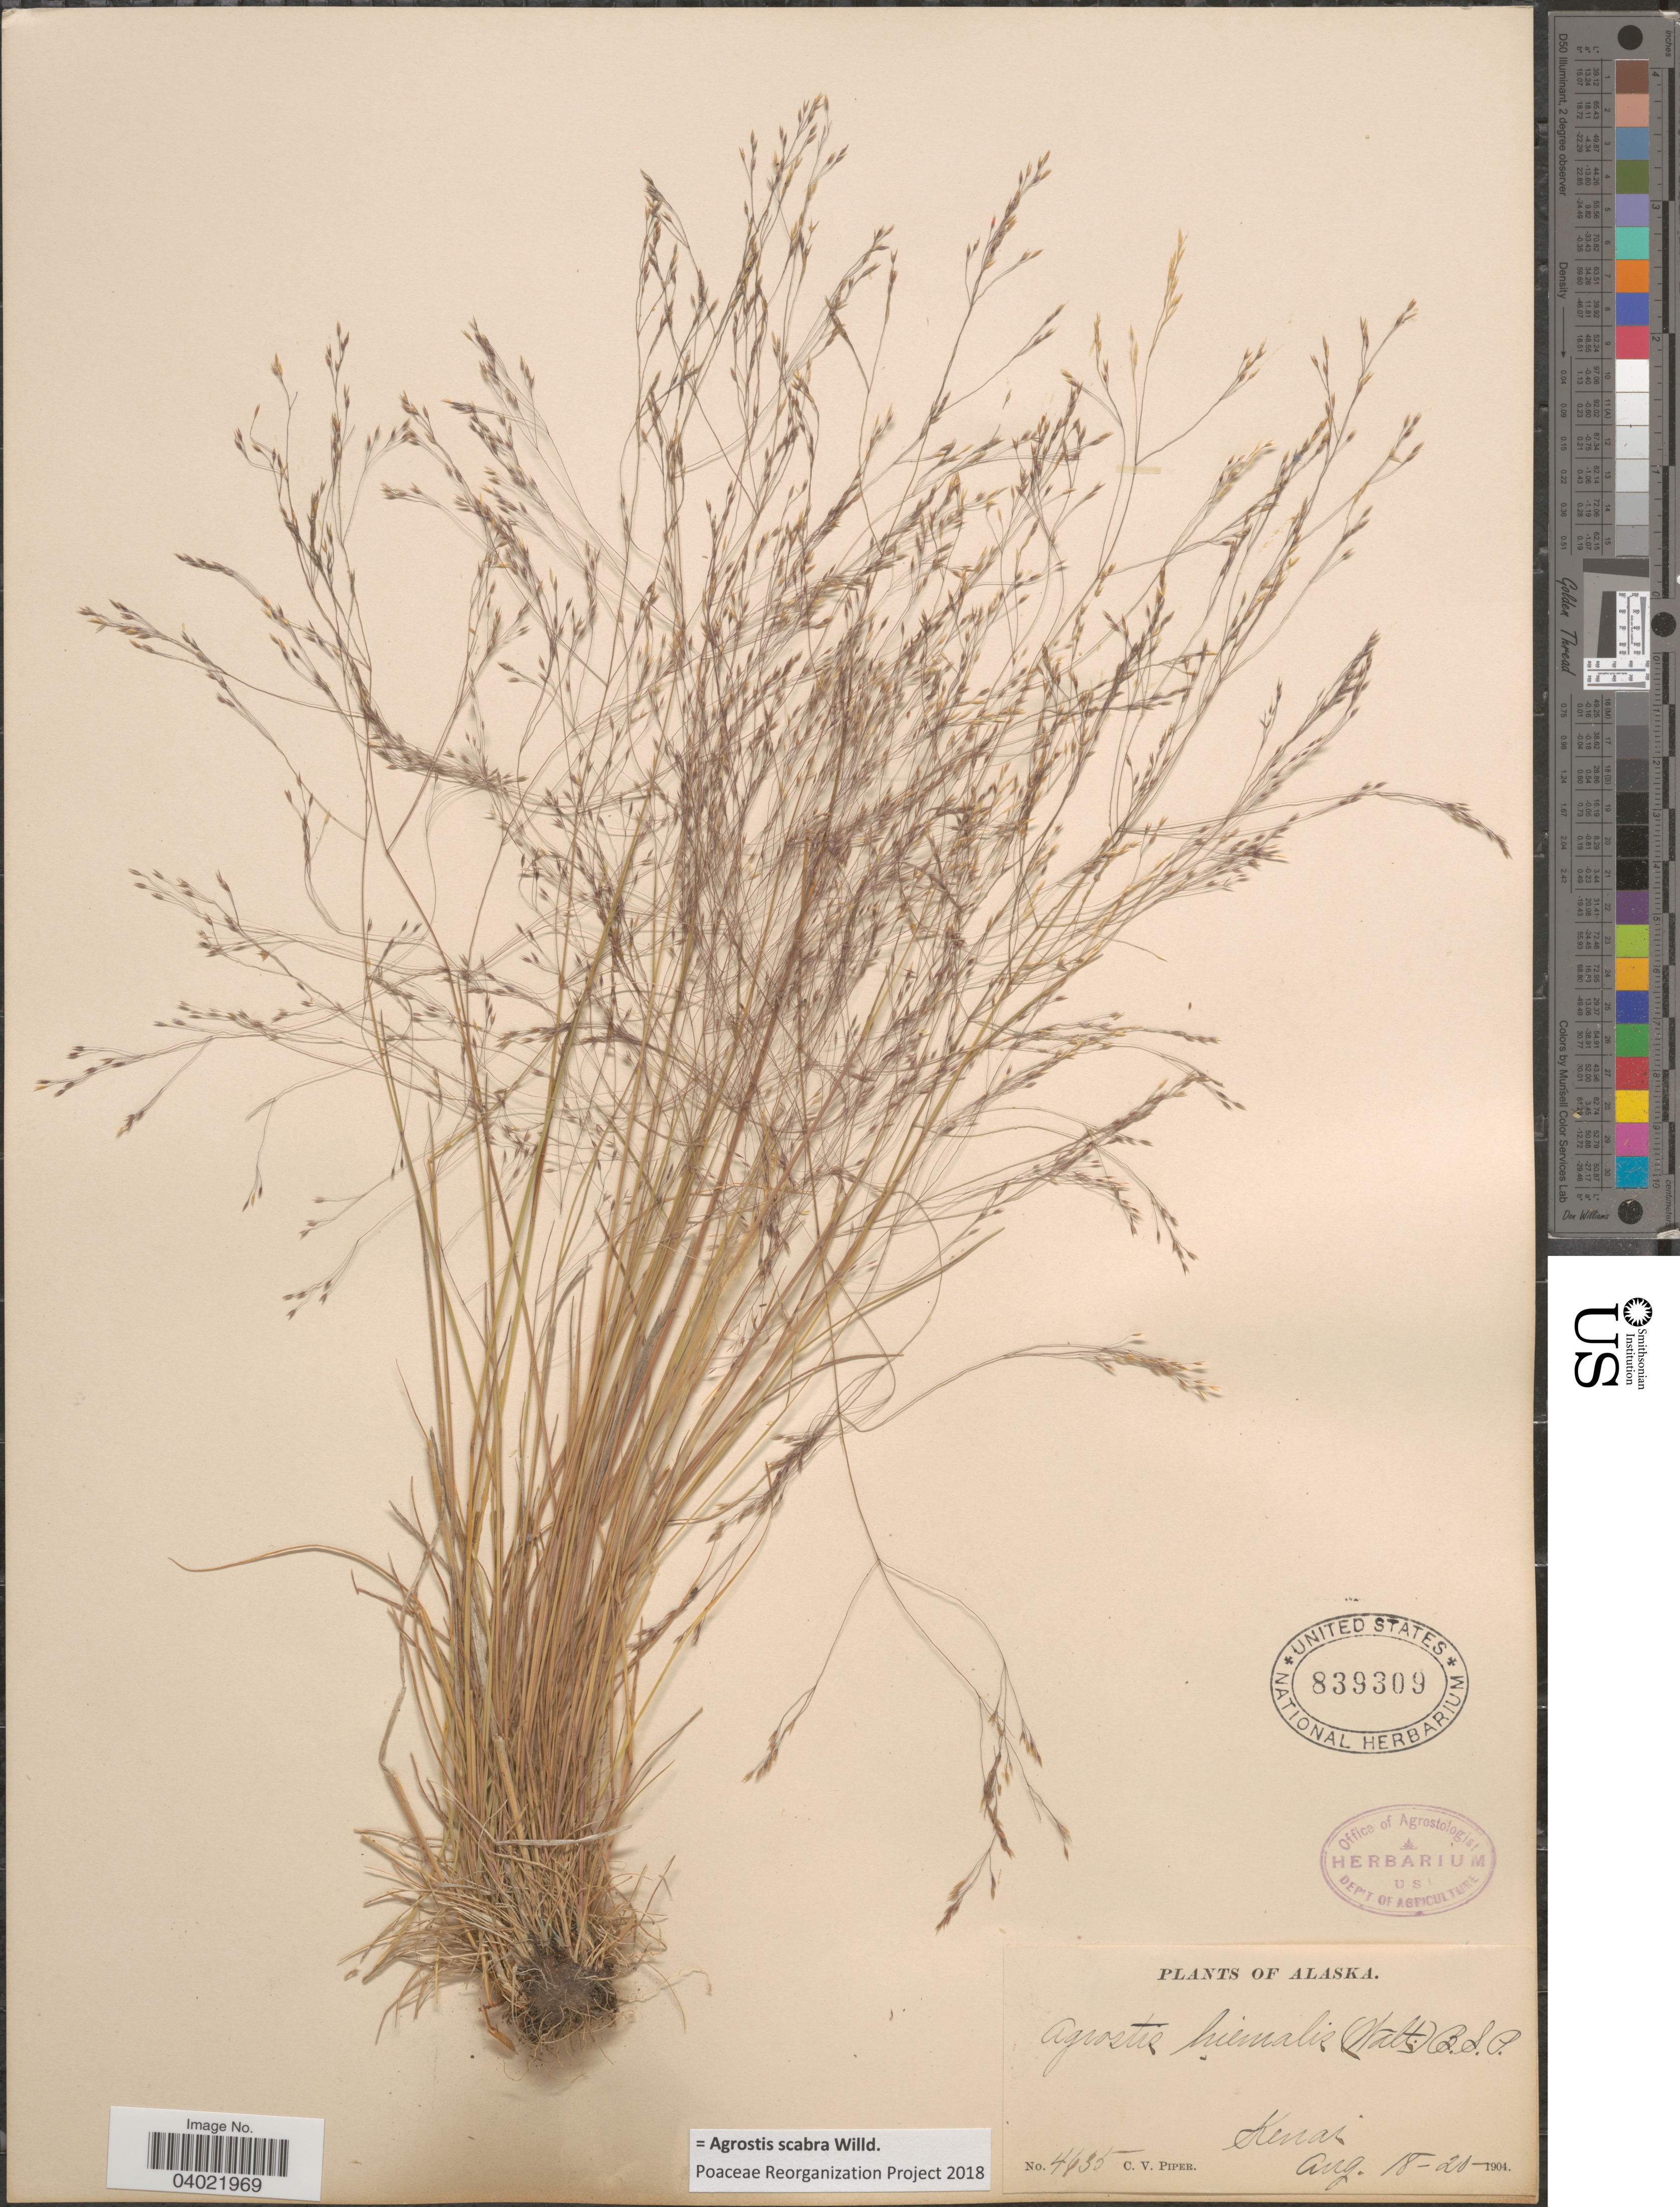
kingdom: Plantae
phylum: Tracheophyta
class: Liliopsida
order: Poales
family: Poaceae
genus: Agrostis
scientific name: Agrostis scabra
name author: Willd.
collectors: C. V. Piper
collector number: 4635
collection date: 1904-08-18/1904-08-20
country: United States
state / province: Alaska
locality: Kenai.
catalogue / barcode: US 839309